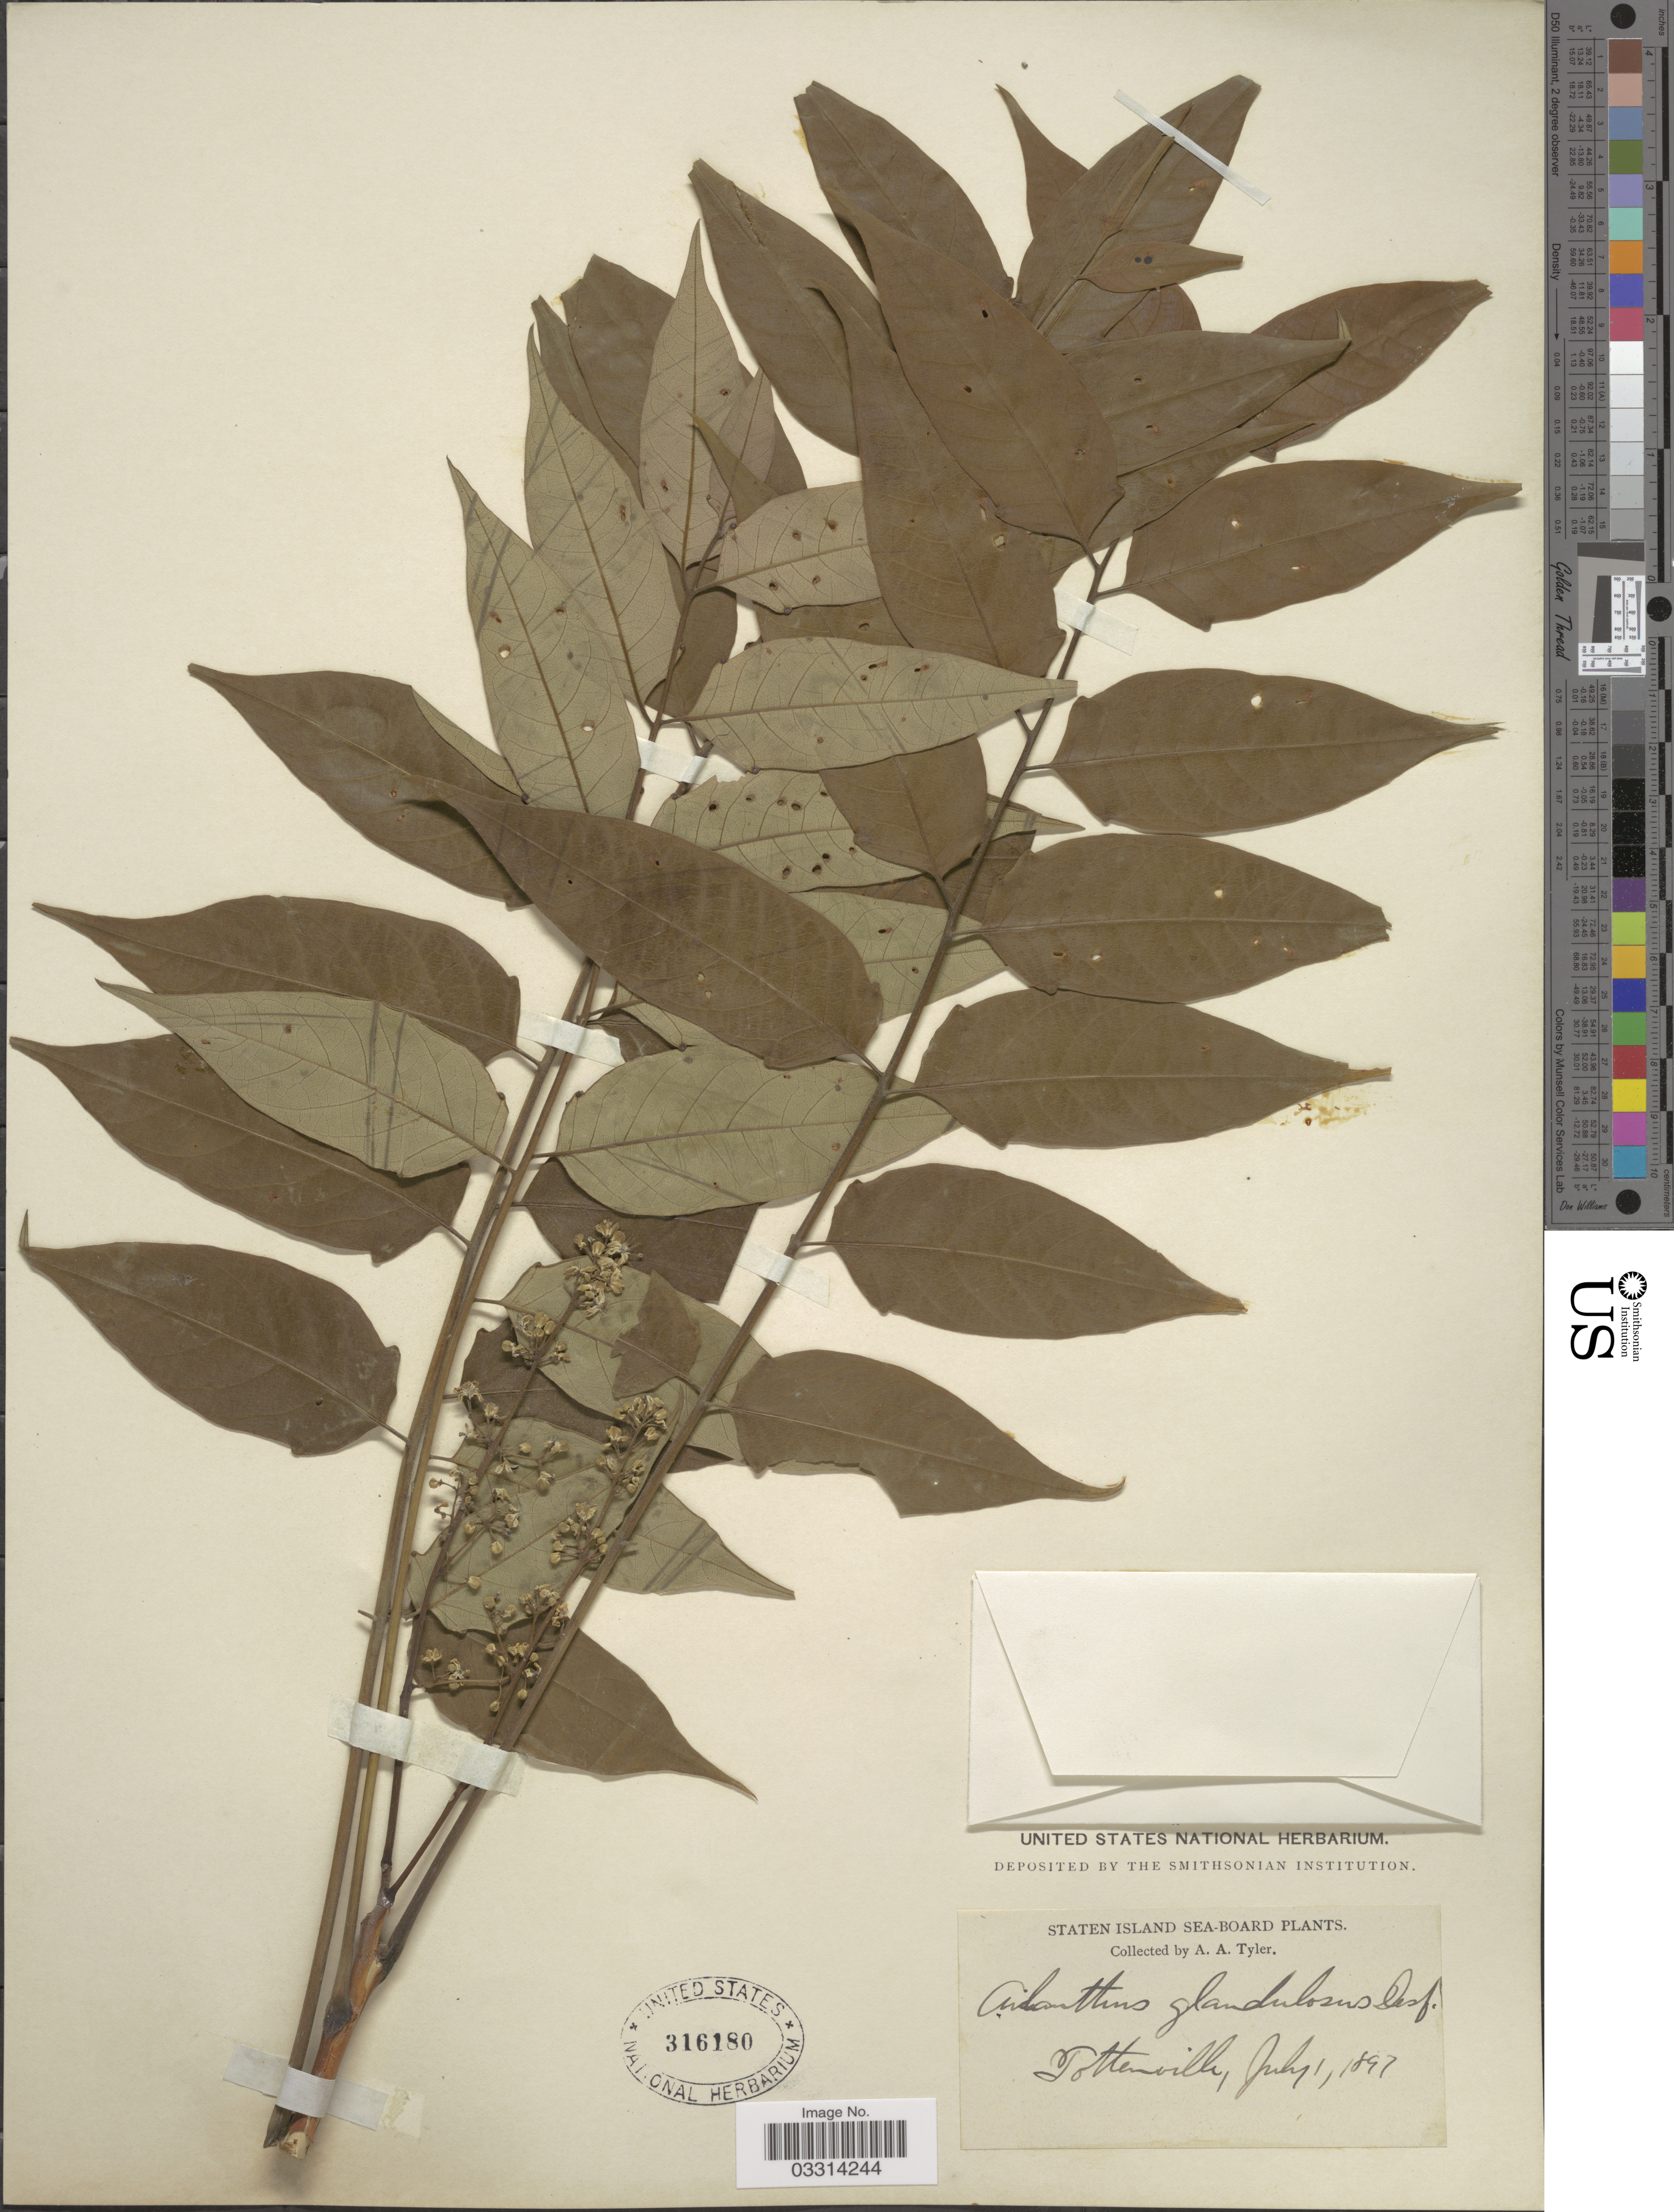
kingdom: Plantae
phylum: Tracheophyta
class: Magnoliopsida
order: Sapindales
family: Simaroubaceae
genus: Ailanthus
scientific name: Ailanthus glandulosa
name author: Desf.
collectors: A. Tyler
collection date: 1897-07-01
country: United States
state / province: New York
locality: Staten Island Sea-Board. Tottenville.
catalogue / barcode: US 316180